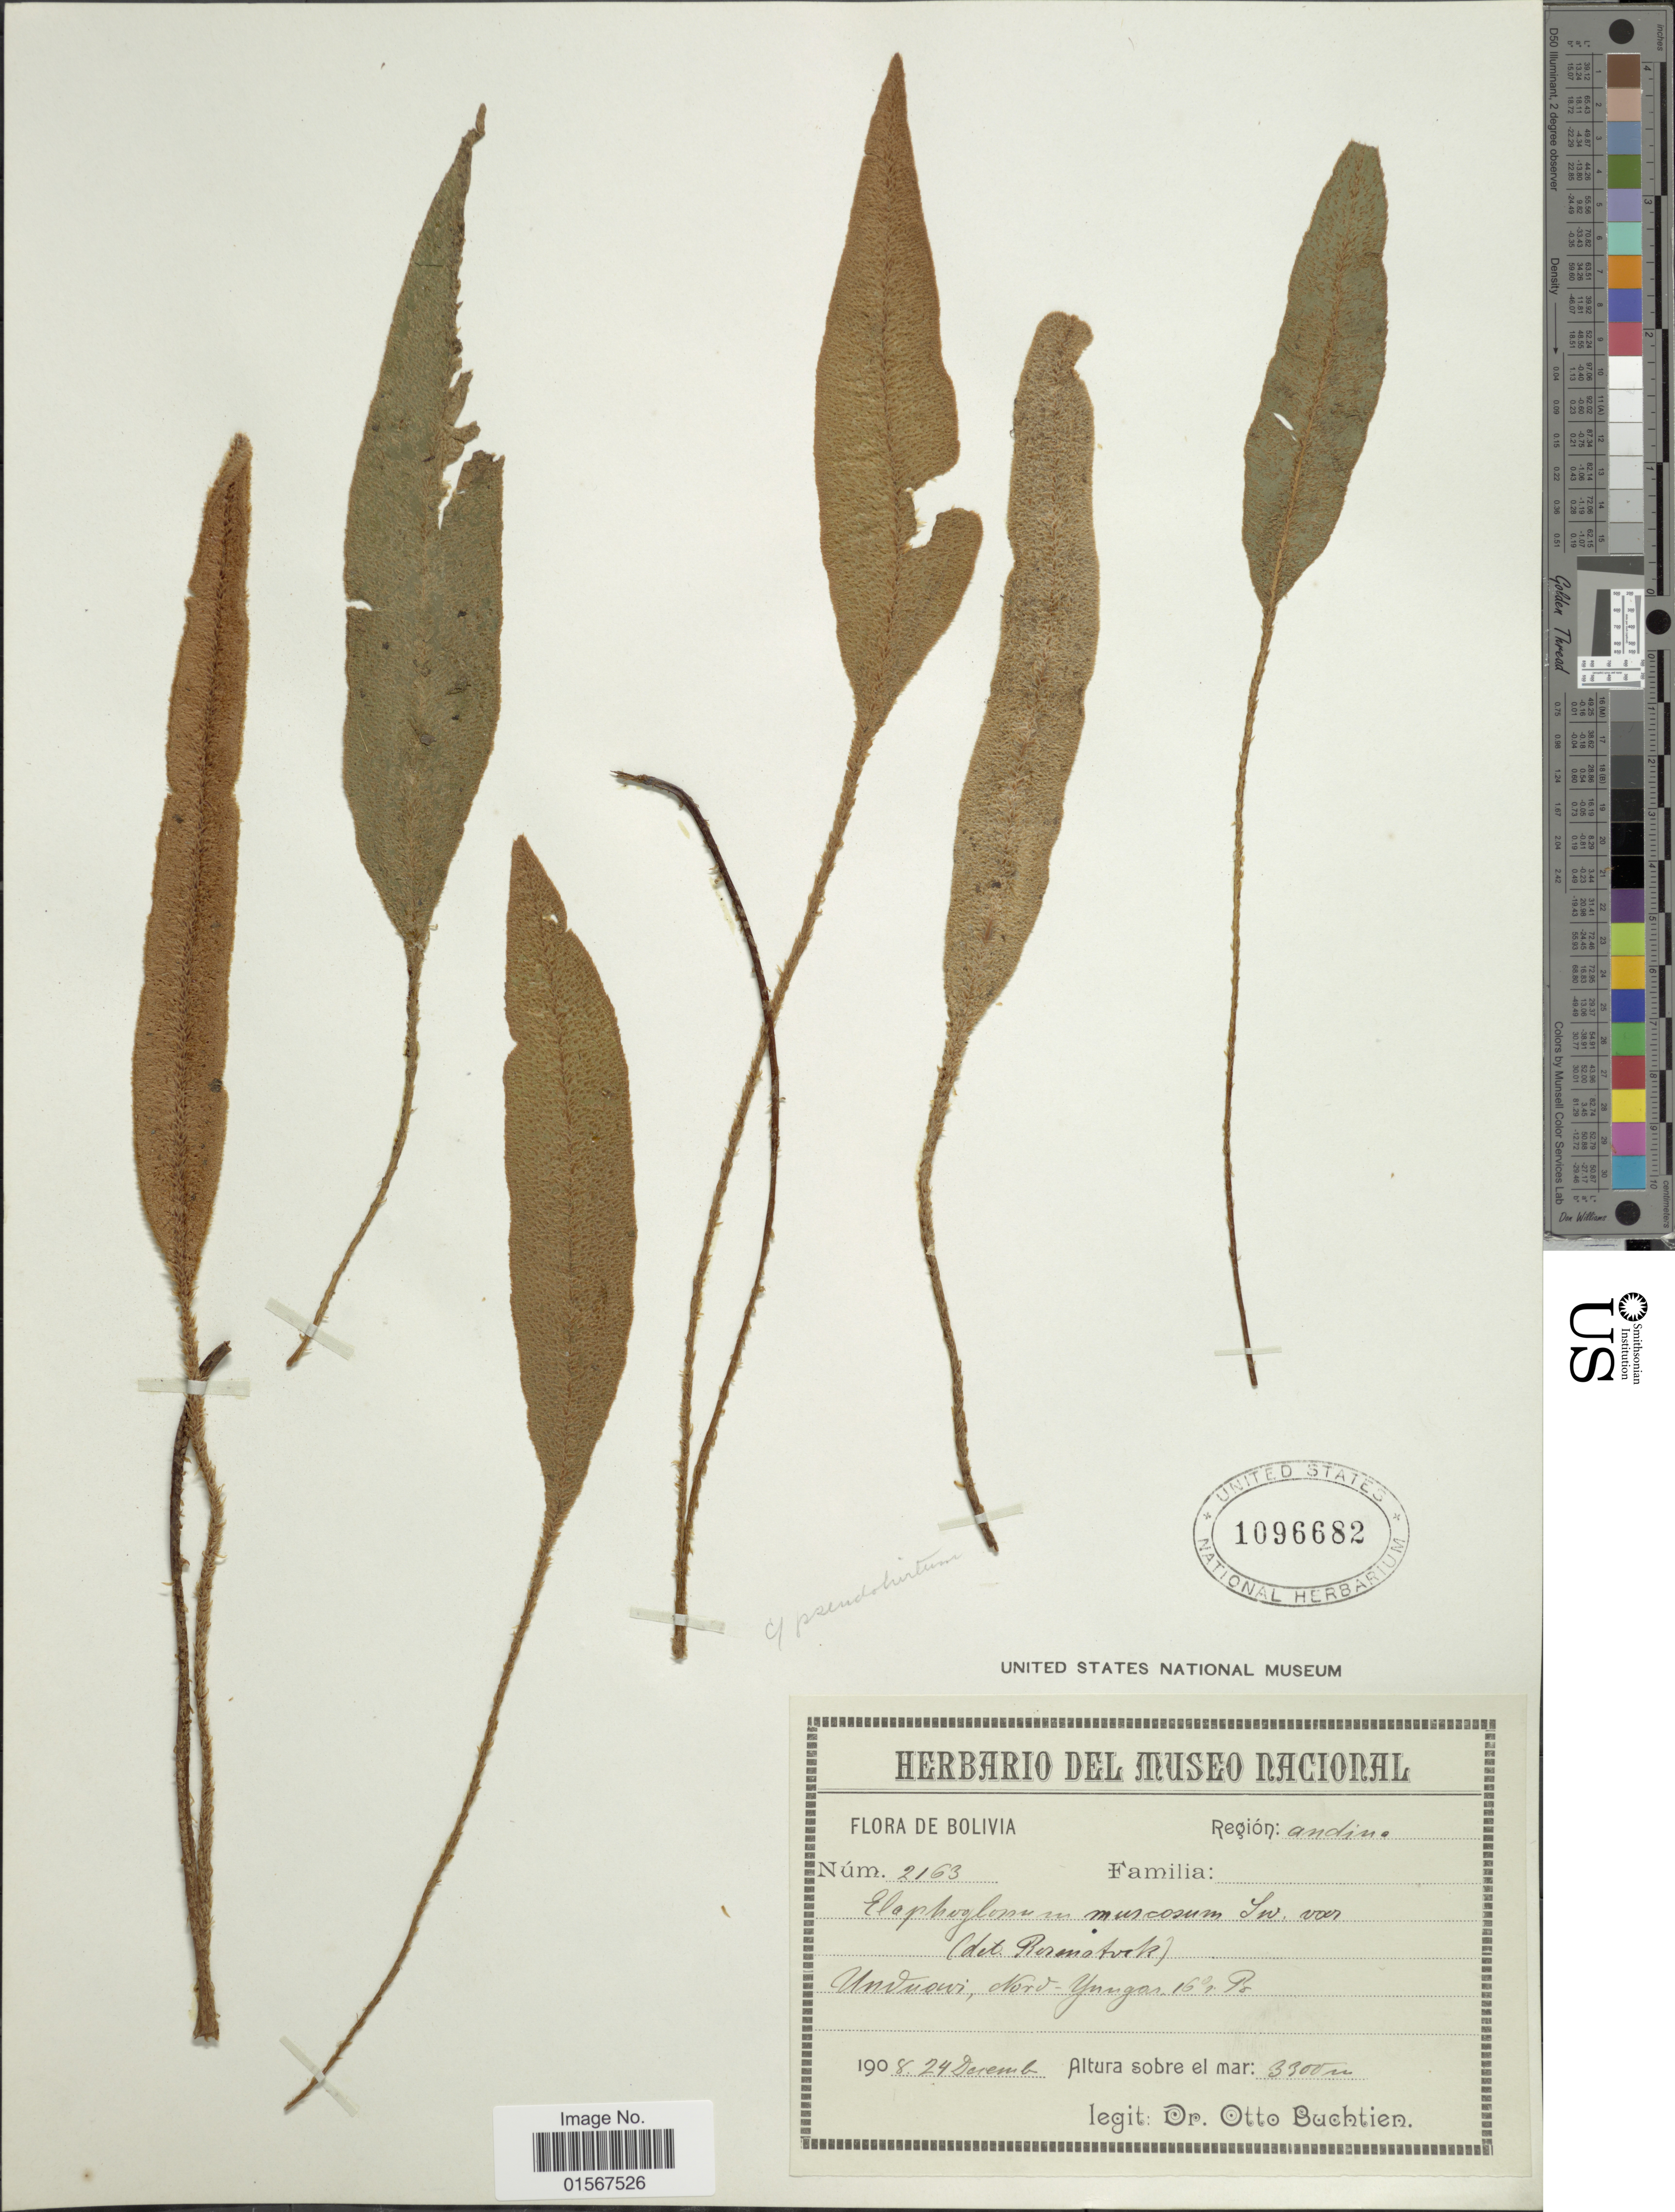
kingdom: Plantae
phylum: Tracheophyta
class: Polypodiopsida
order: Polypodiales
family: Dryopteridaceae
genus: Elaphoglossum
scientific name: Elaphoglossum pseudohirtum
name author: Rosenst.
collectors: O. Buchtien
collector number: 2163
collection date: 1908-12-24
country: Bolivia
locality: Bolivia, Unduavi, Nordyungas 15°r, Region Andina.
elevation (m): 3300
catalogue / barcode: US 1096682